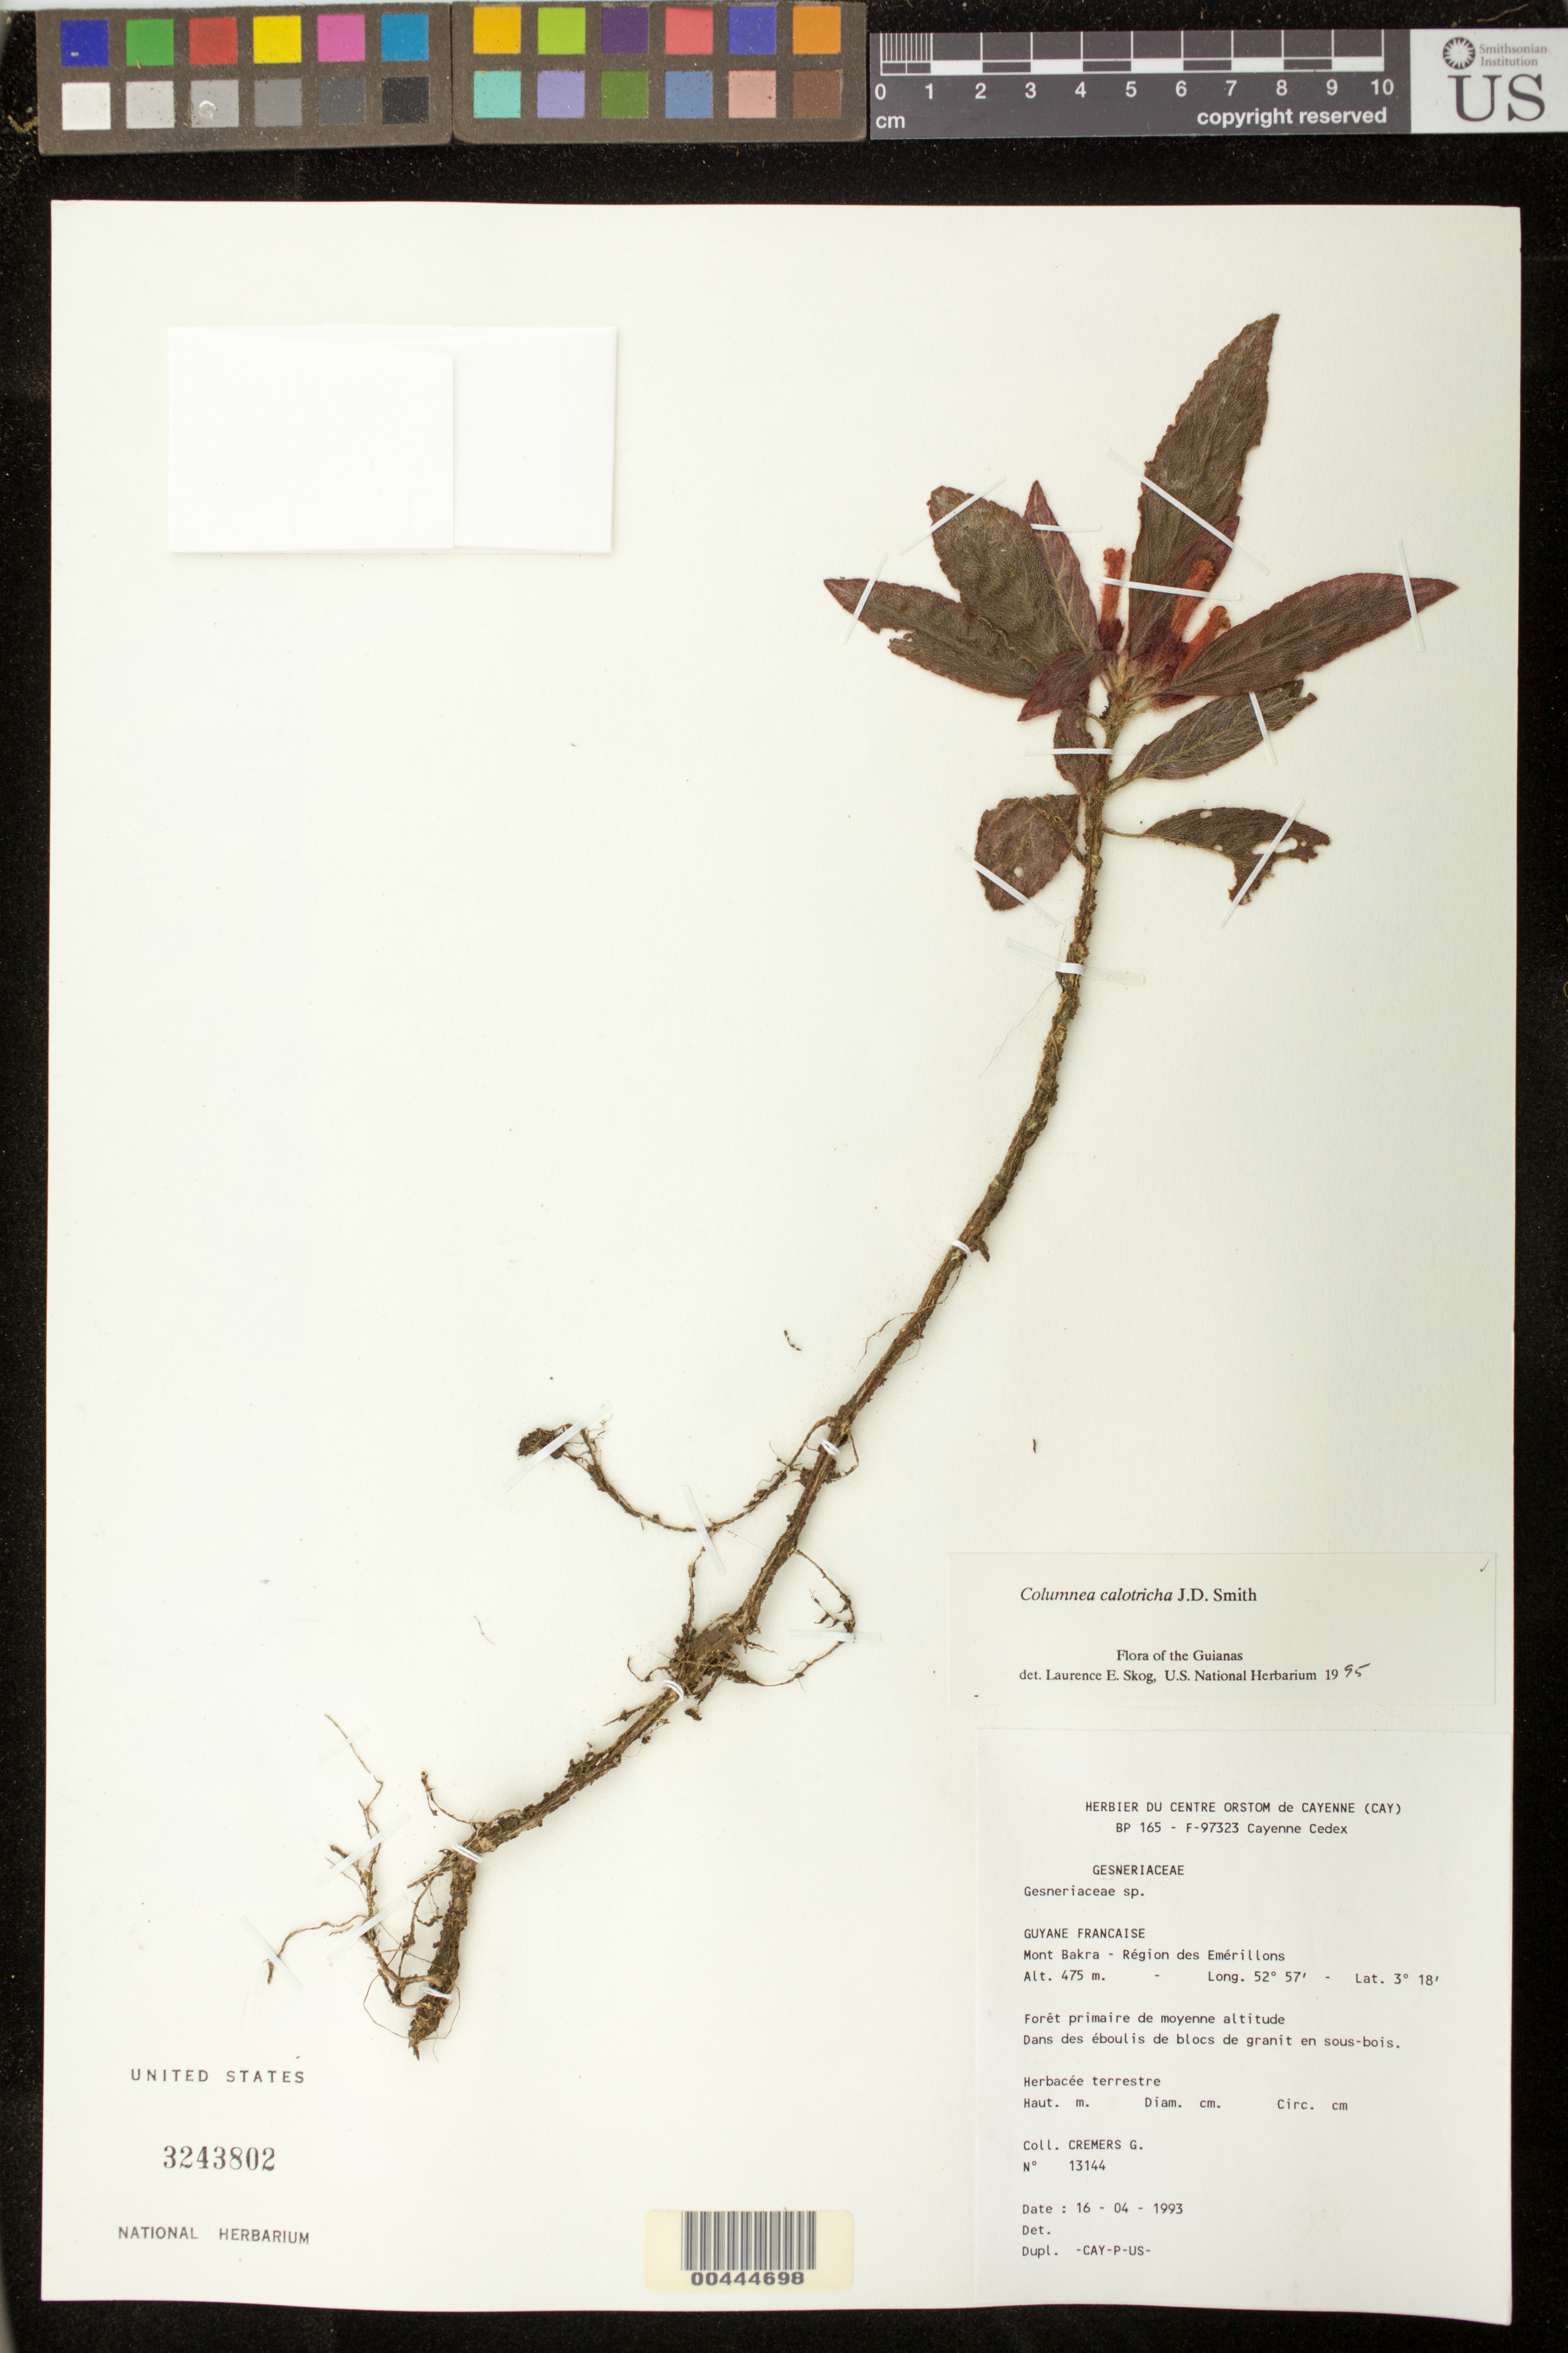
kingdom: Plantae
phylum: Tracheophyta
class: Magnoliopsida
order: Lamiales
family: Gesneriaceae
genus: Columnea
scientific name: Columnea calotricha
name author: Donn. Sm.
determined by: Skog, Laurence E.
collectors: G. Cremers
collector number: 13144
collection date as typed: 16 Apr 1993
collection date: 1993-04-16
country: French Guiana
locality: Mont Bakra, région des Emérillons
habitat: Forêt primaire de moyenne altitude. Dans des éboulis de blocs de granit en sous-bois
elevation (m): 475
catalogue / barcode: US 3243802